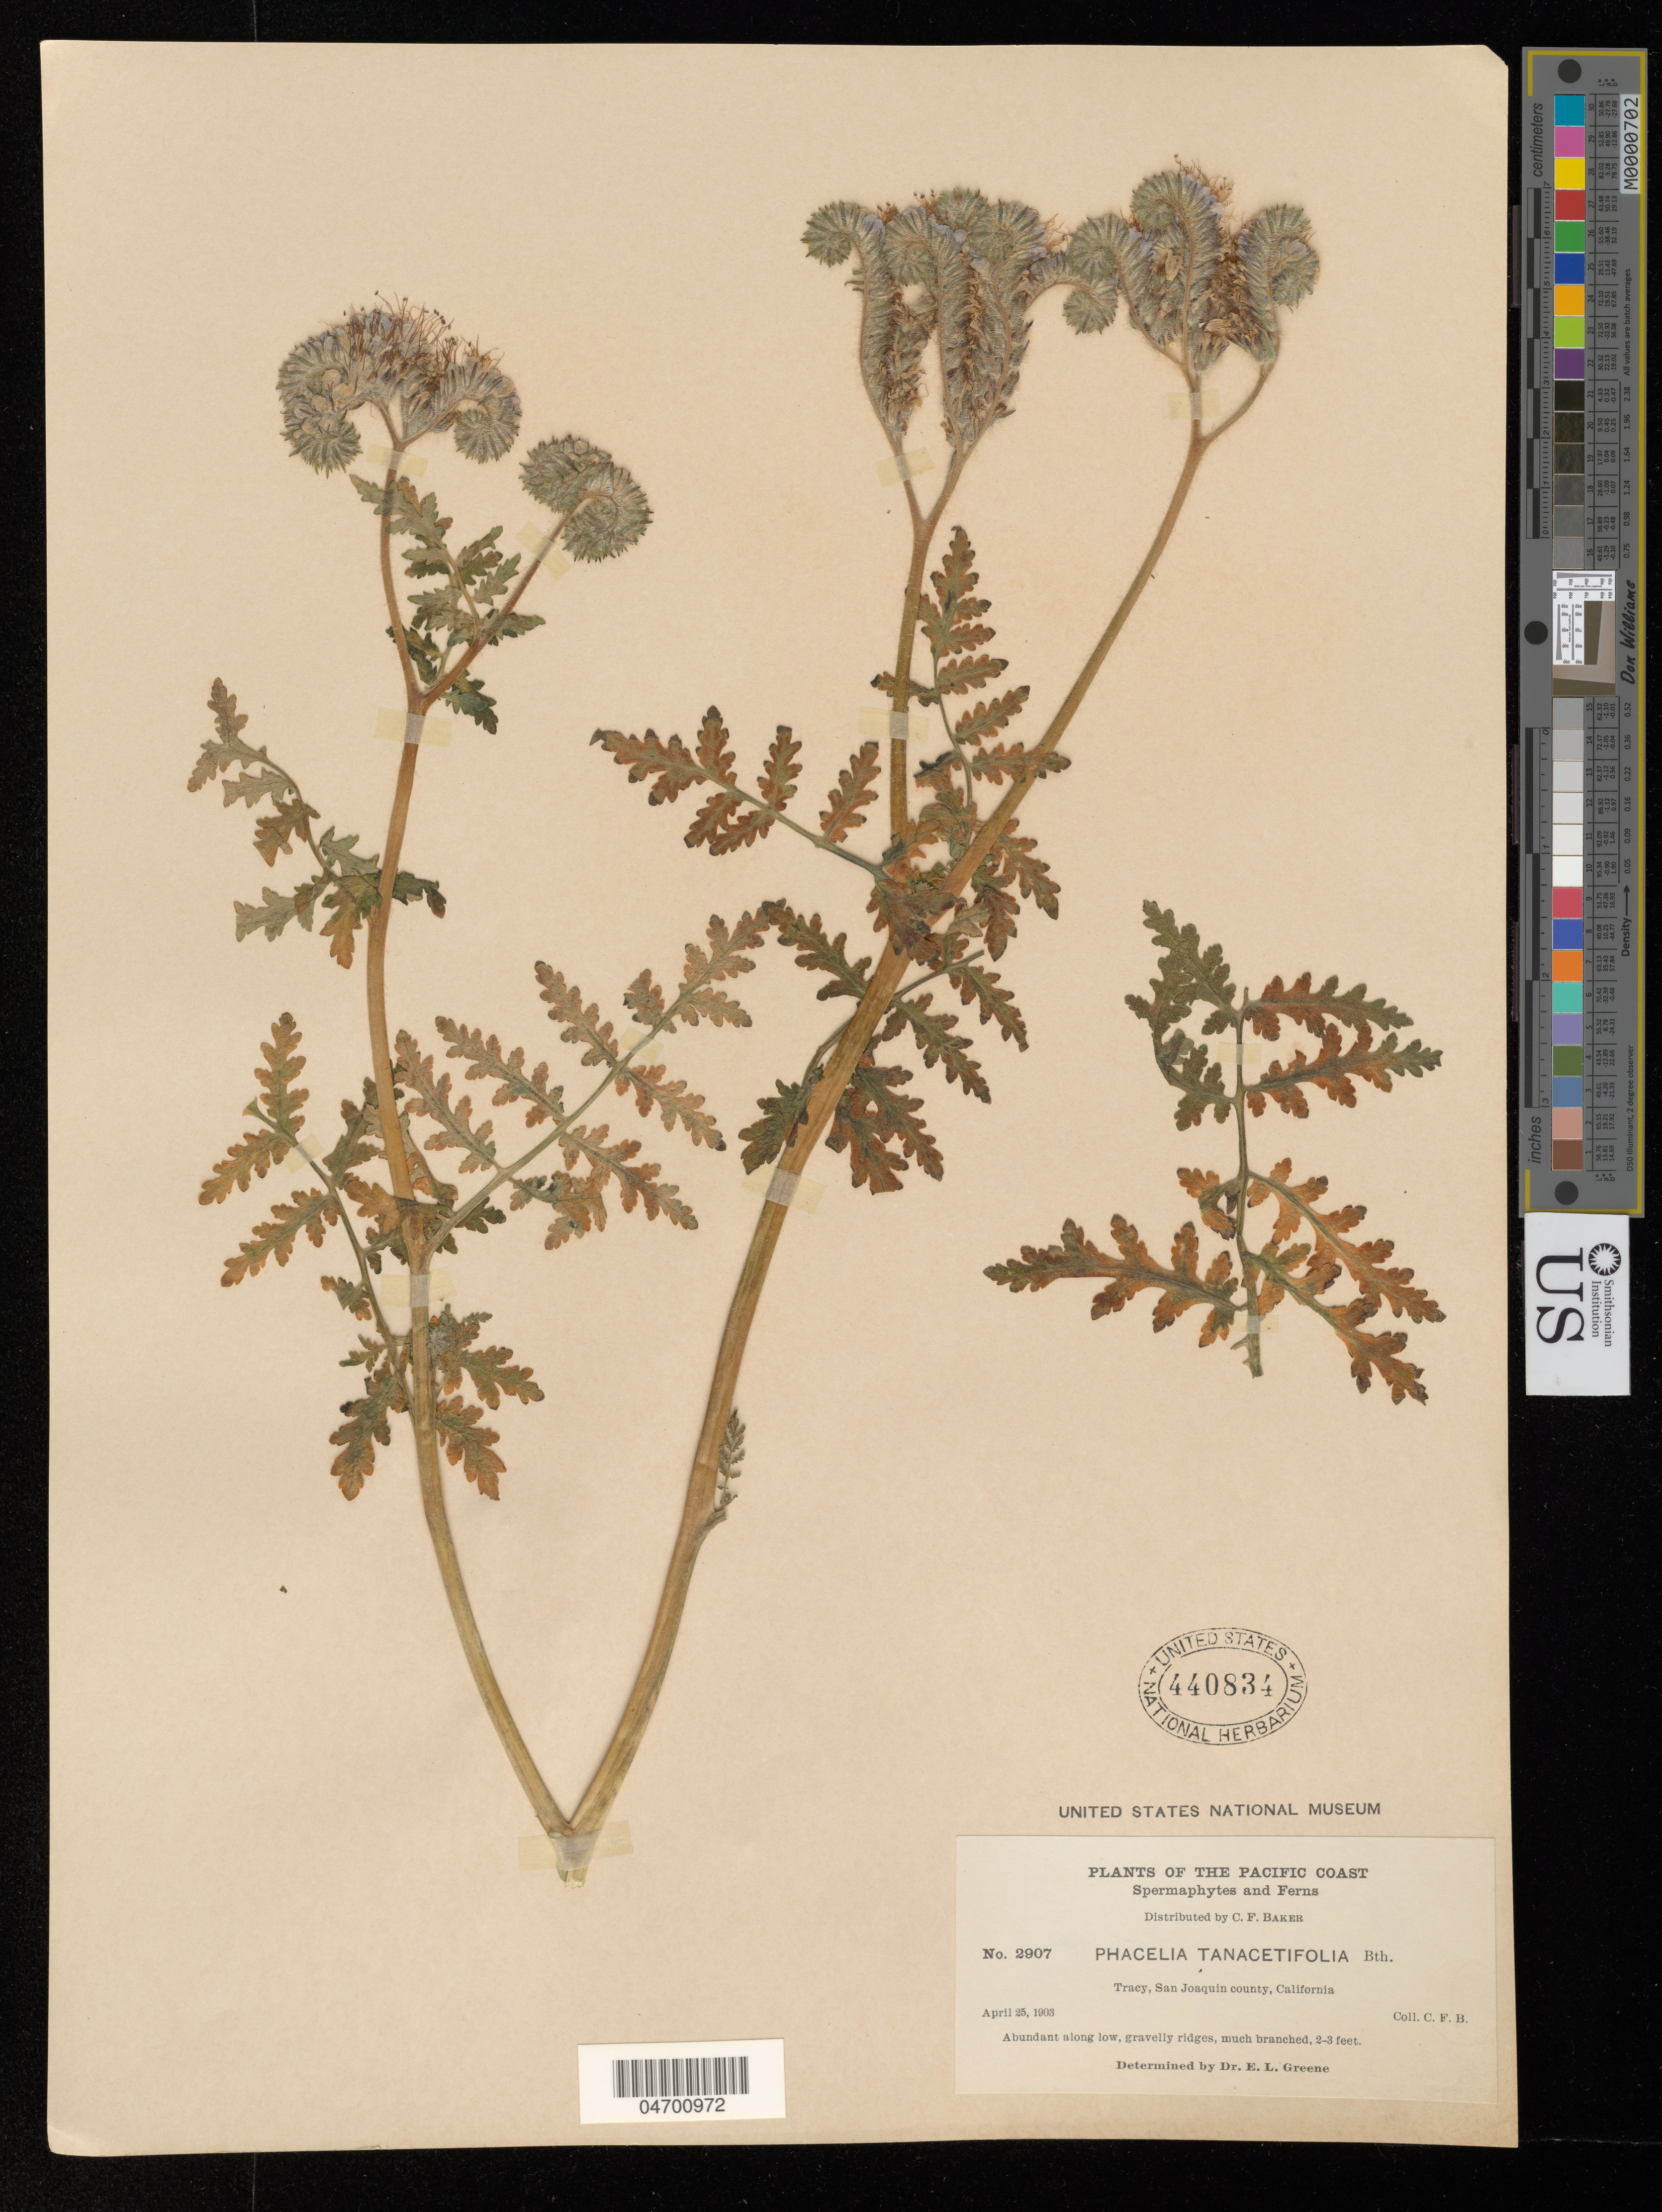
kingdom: Plantae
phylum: Tracheophyta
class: Magnoliopsida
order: Boraginales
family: Hydrophyllaceae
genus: Phacelia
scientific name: Phacelia tanacetifolia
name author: Benth.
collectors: C. F. Baker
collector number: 2907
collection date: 1903-04-25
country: United States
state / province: California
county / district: San Joaquin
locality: The Pacific Coast. Tracy, San Joaquin county.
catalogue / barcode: US 440834